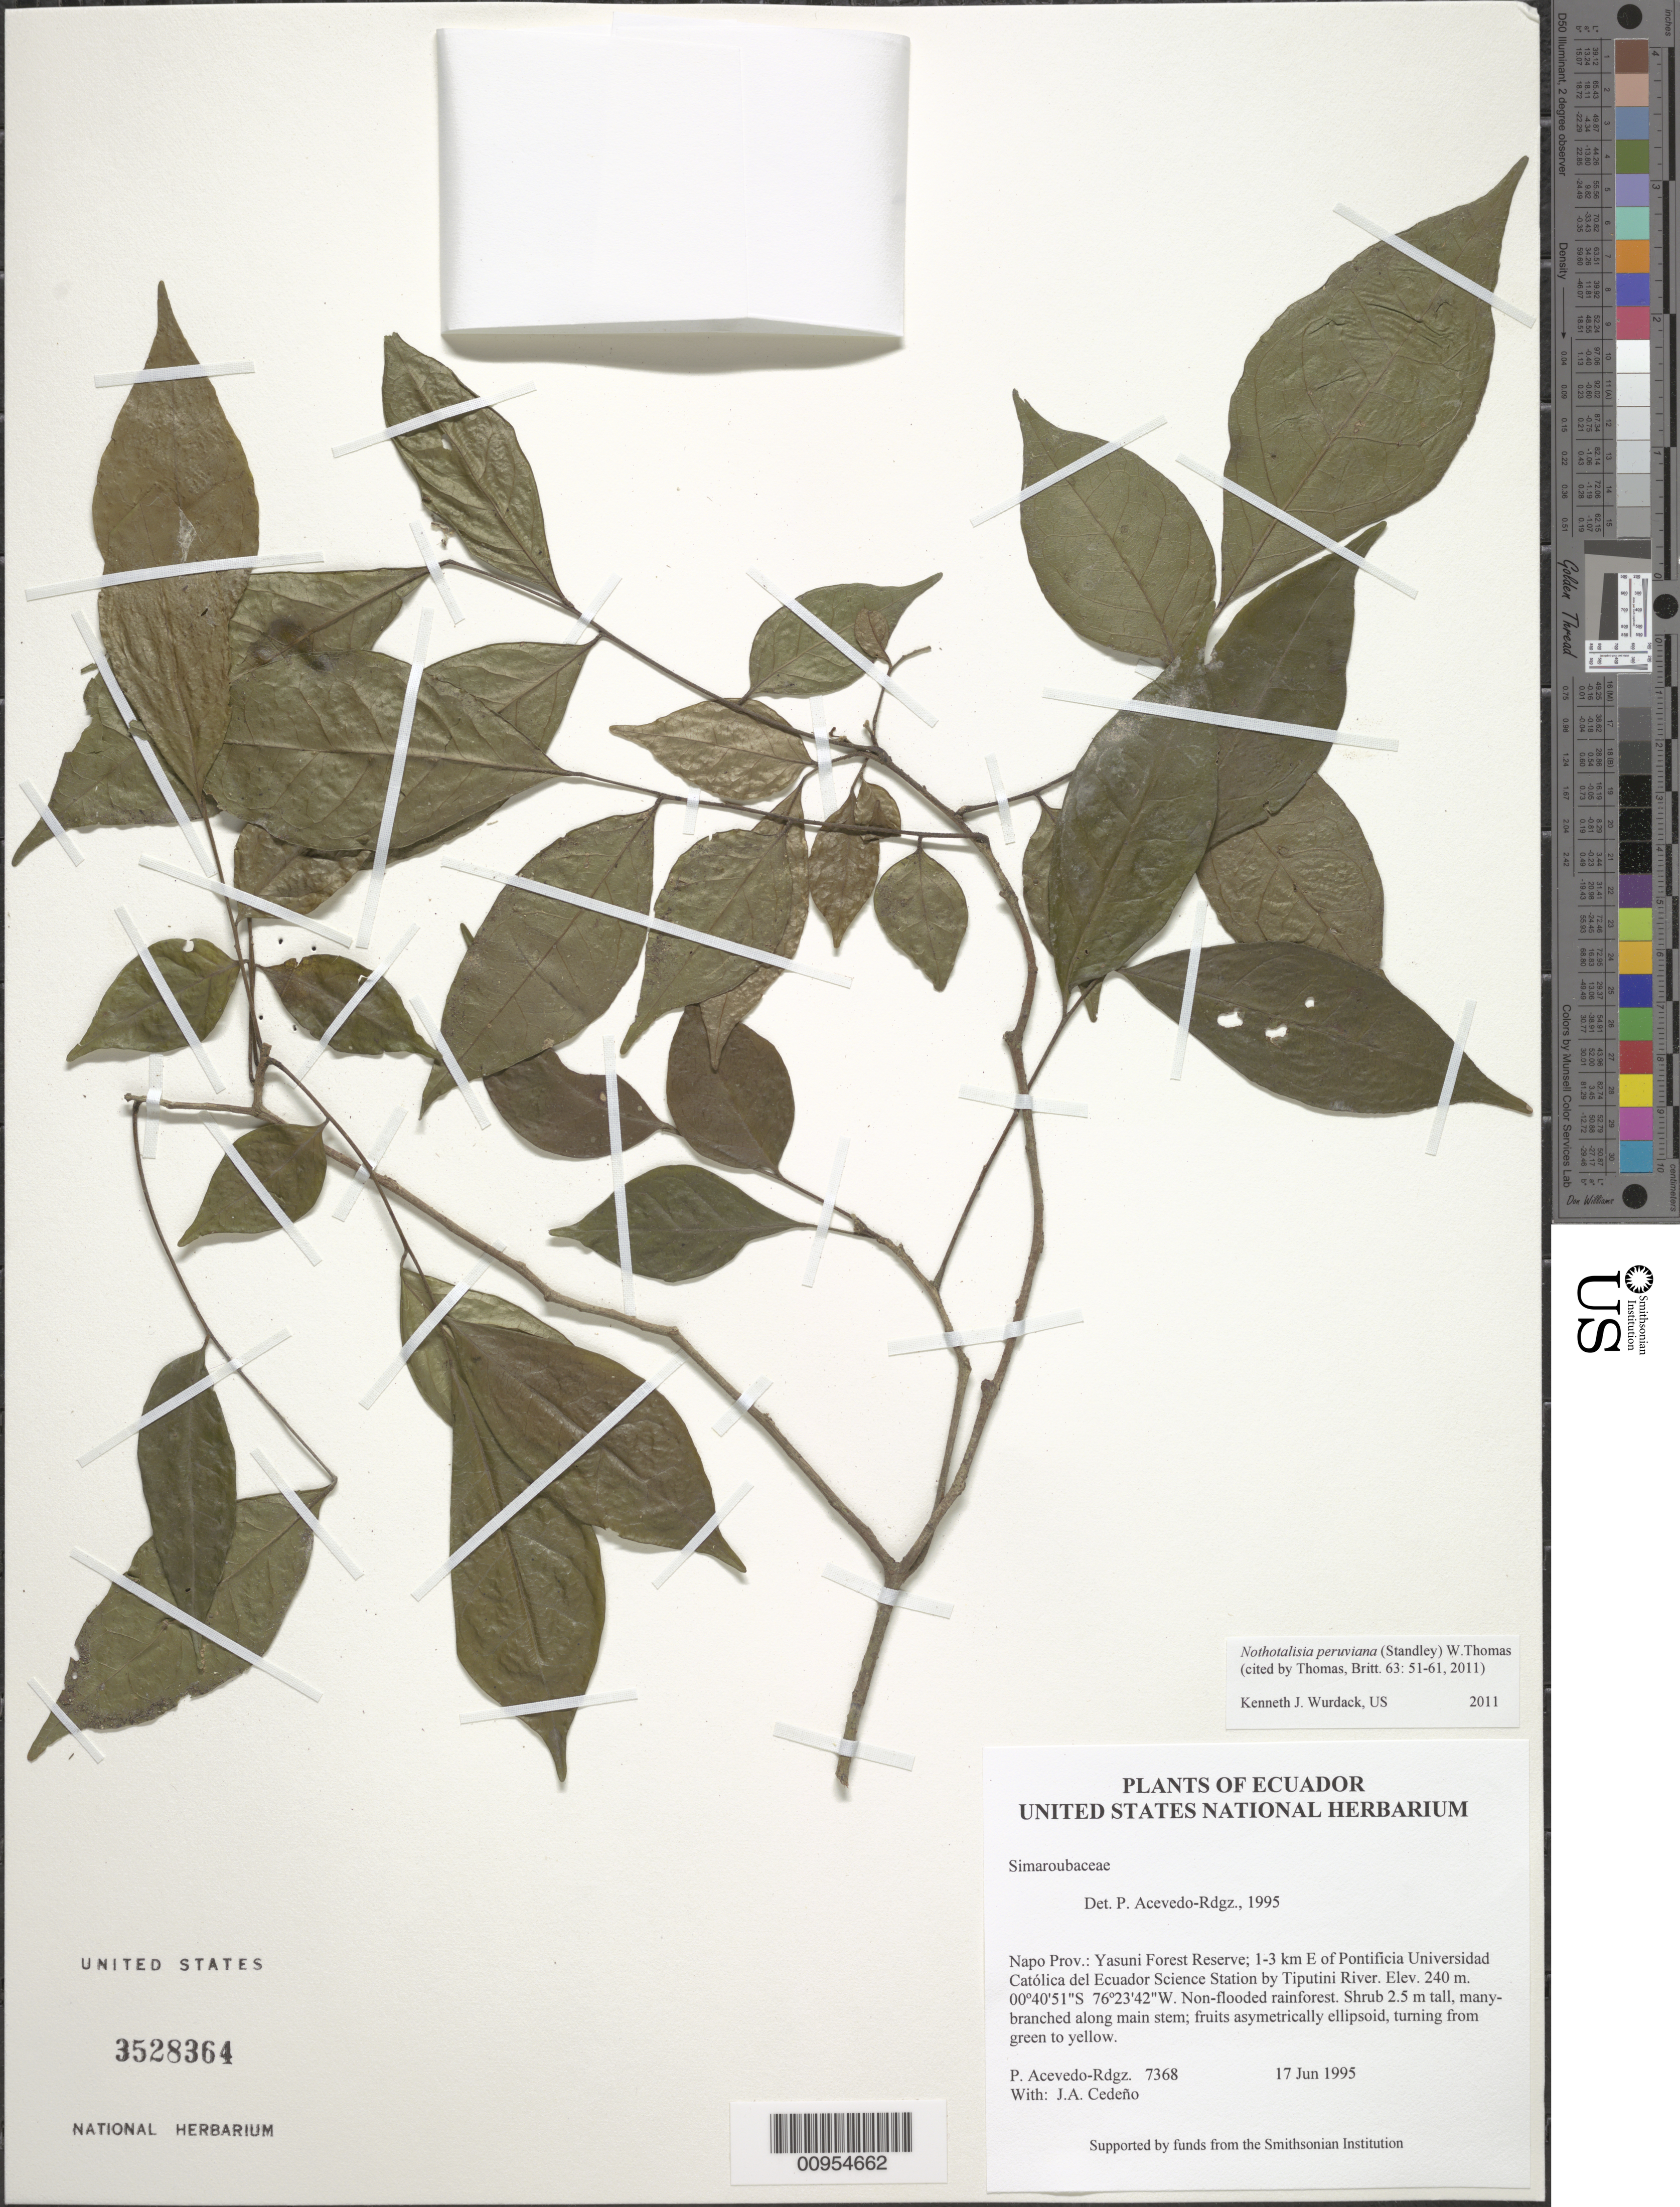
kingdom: Plantae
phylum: Tracheophyta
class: Magnoliopsida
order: Picramniales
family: Picramniaceae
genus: Nothotalisia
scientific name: Nothotalisia peruviana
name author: (Standl.) W.W. Thomas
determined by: Thomas, W. W., (NY), New York Botanical Garden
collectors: P. Acevedo-Rodr. & J. A. Cedeño M.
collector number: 7368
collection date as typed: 17 Jun 1995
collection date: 1995-06-17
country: Ecuador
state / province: Napo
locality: Napo Prov.: Yasuni Forest Reserve; 1-3 km E of Pontificia Universidad Católica del Ecuador Science Station by Tiputini River.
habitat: Non-flooded rainforest.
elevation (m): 240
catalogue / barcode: US 3528364